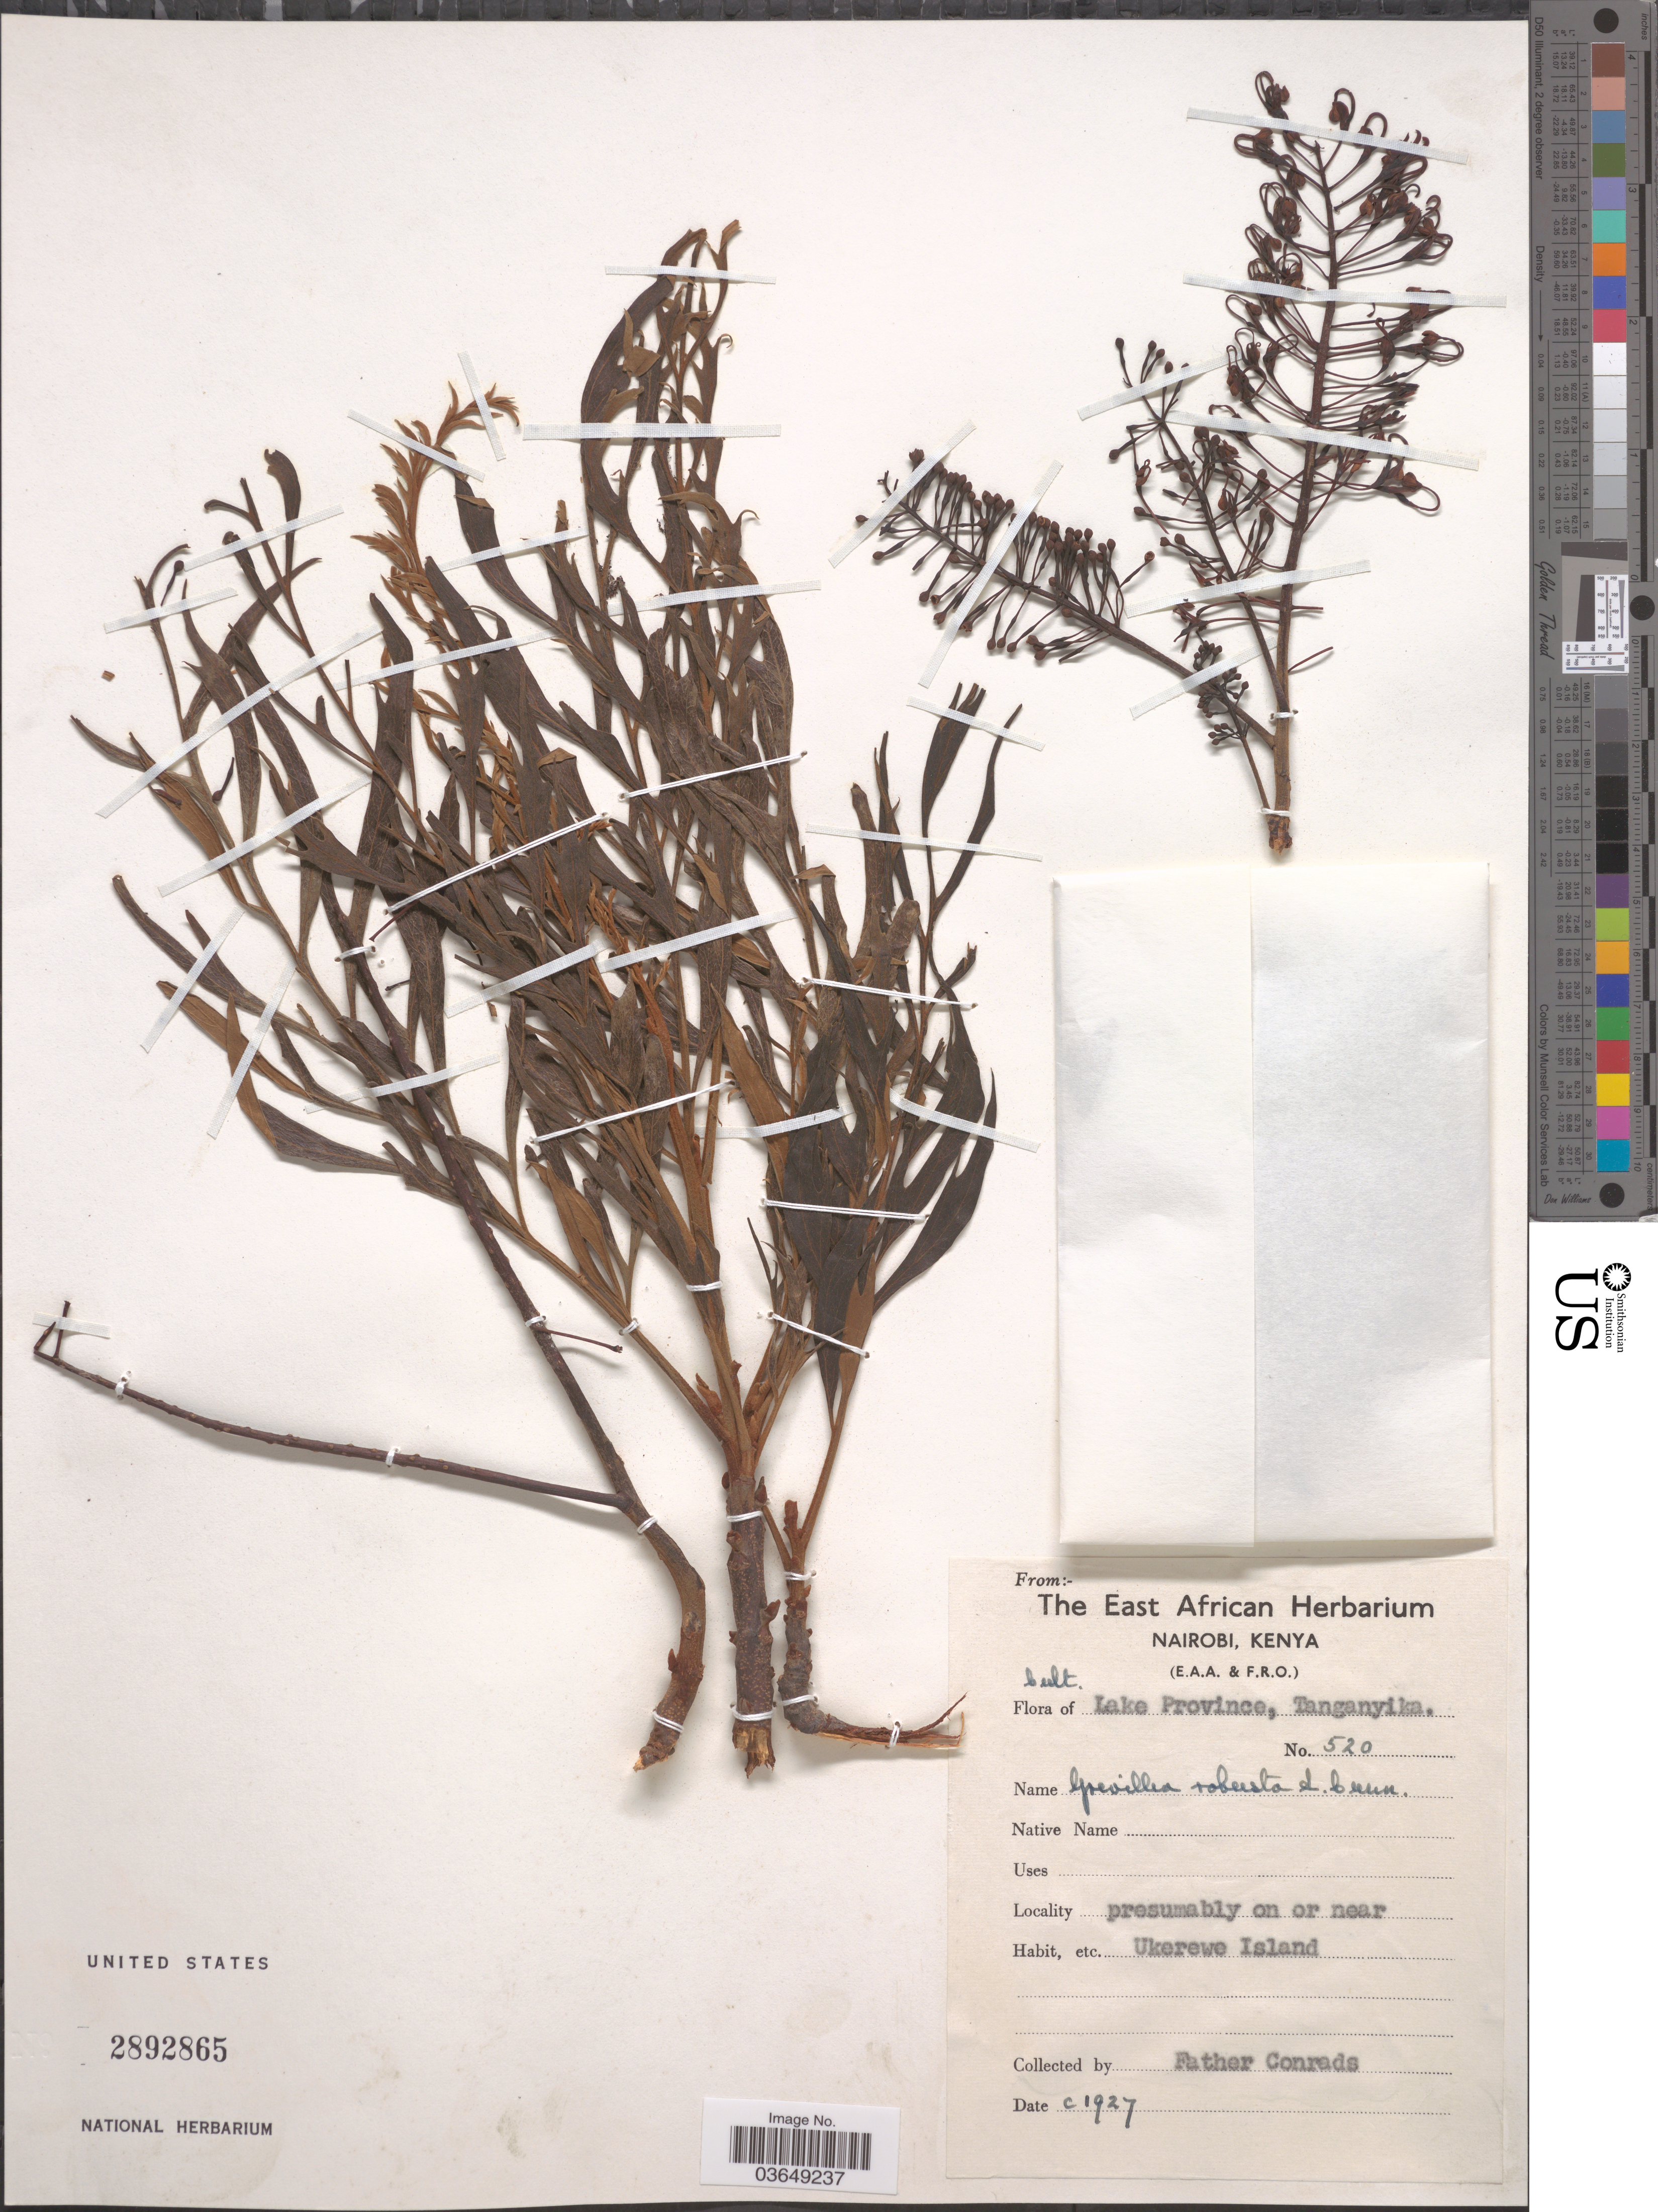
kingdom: Plantae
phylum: Tracheophyta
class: Magnoliopsida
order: Proteales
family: Proteaceae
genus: Grevillea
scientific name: Grevillea robusta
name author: A. Cunn.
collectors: F. Conrads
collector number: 520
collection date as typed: c 1927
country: Tanzania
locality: Lake Province, Tanganyika. Presumably on or near Ukerewe Island.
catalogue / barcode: US 2892865